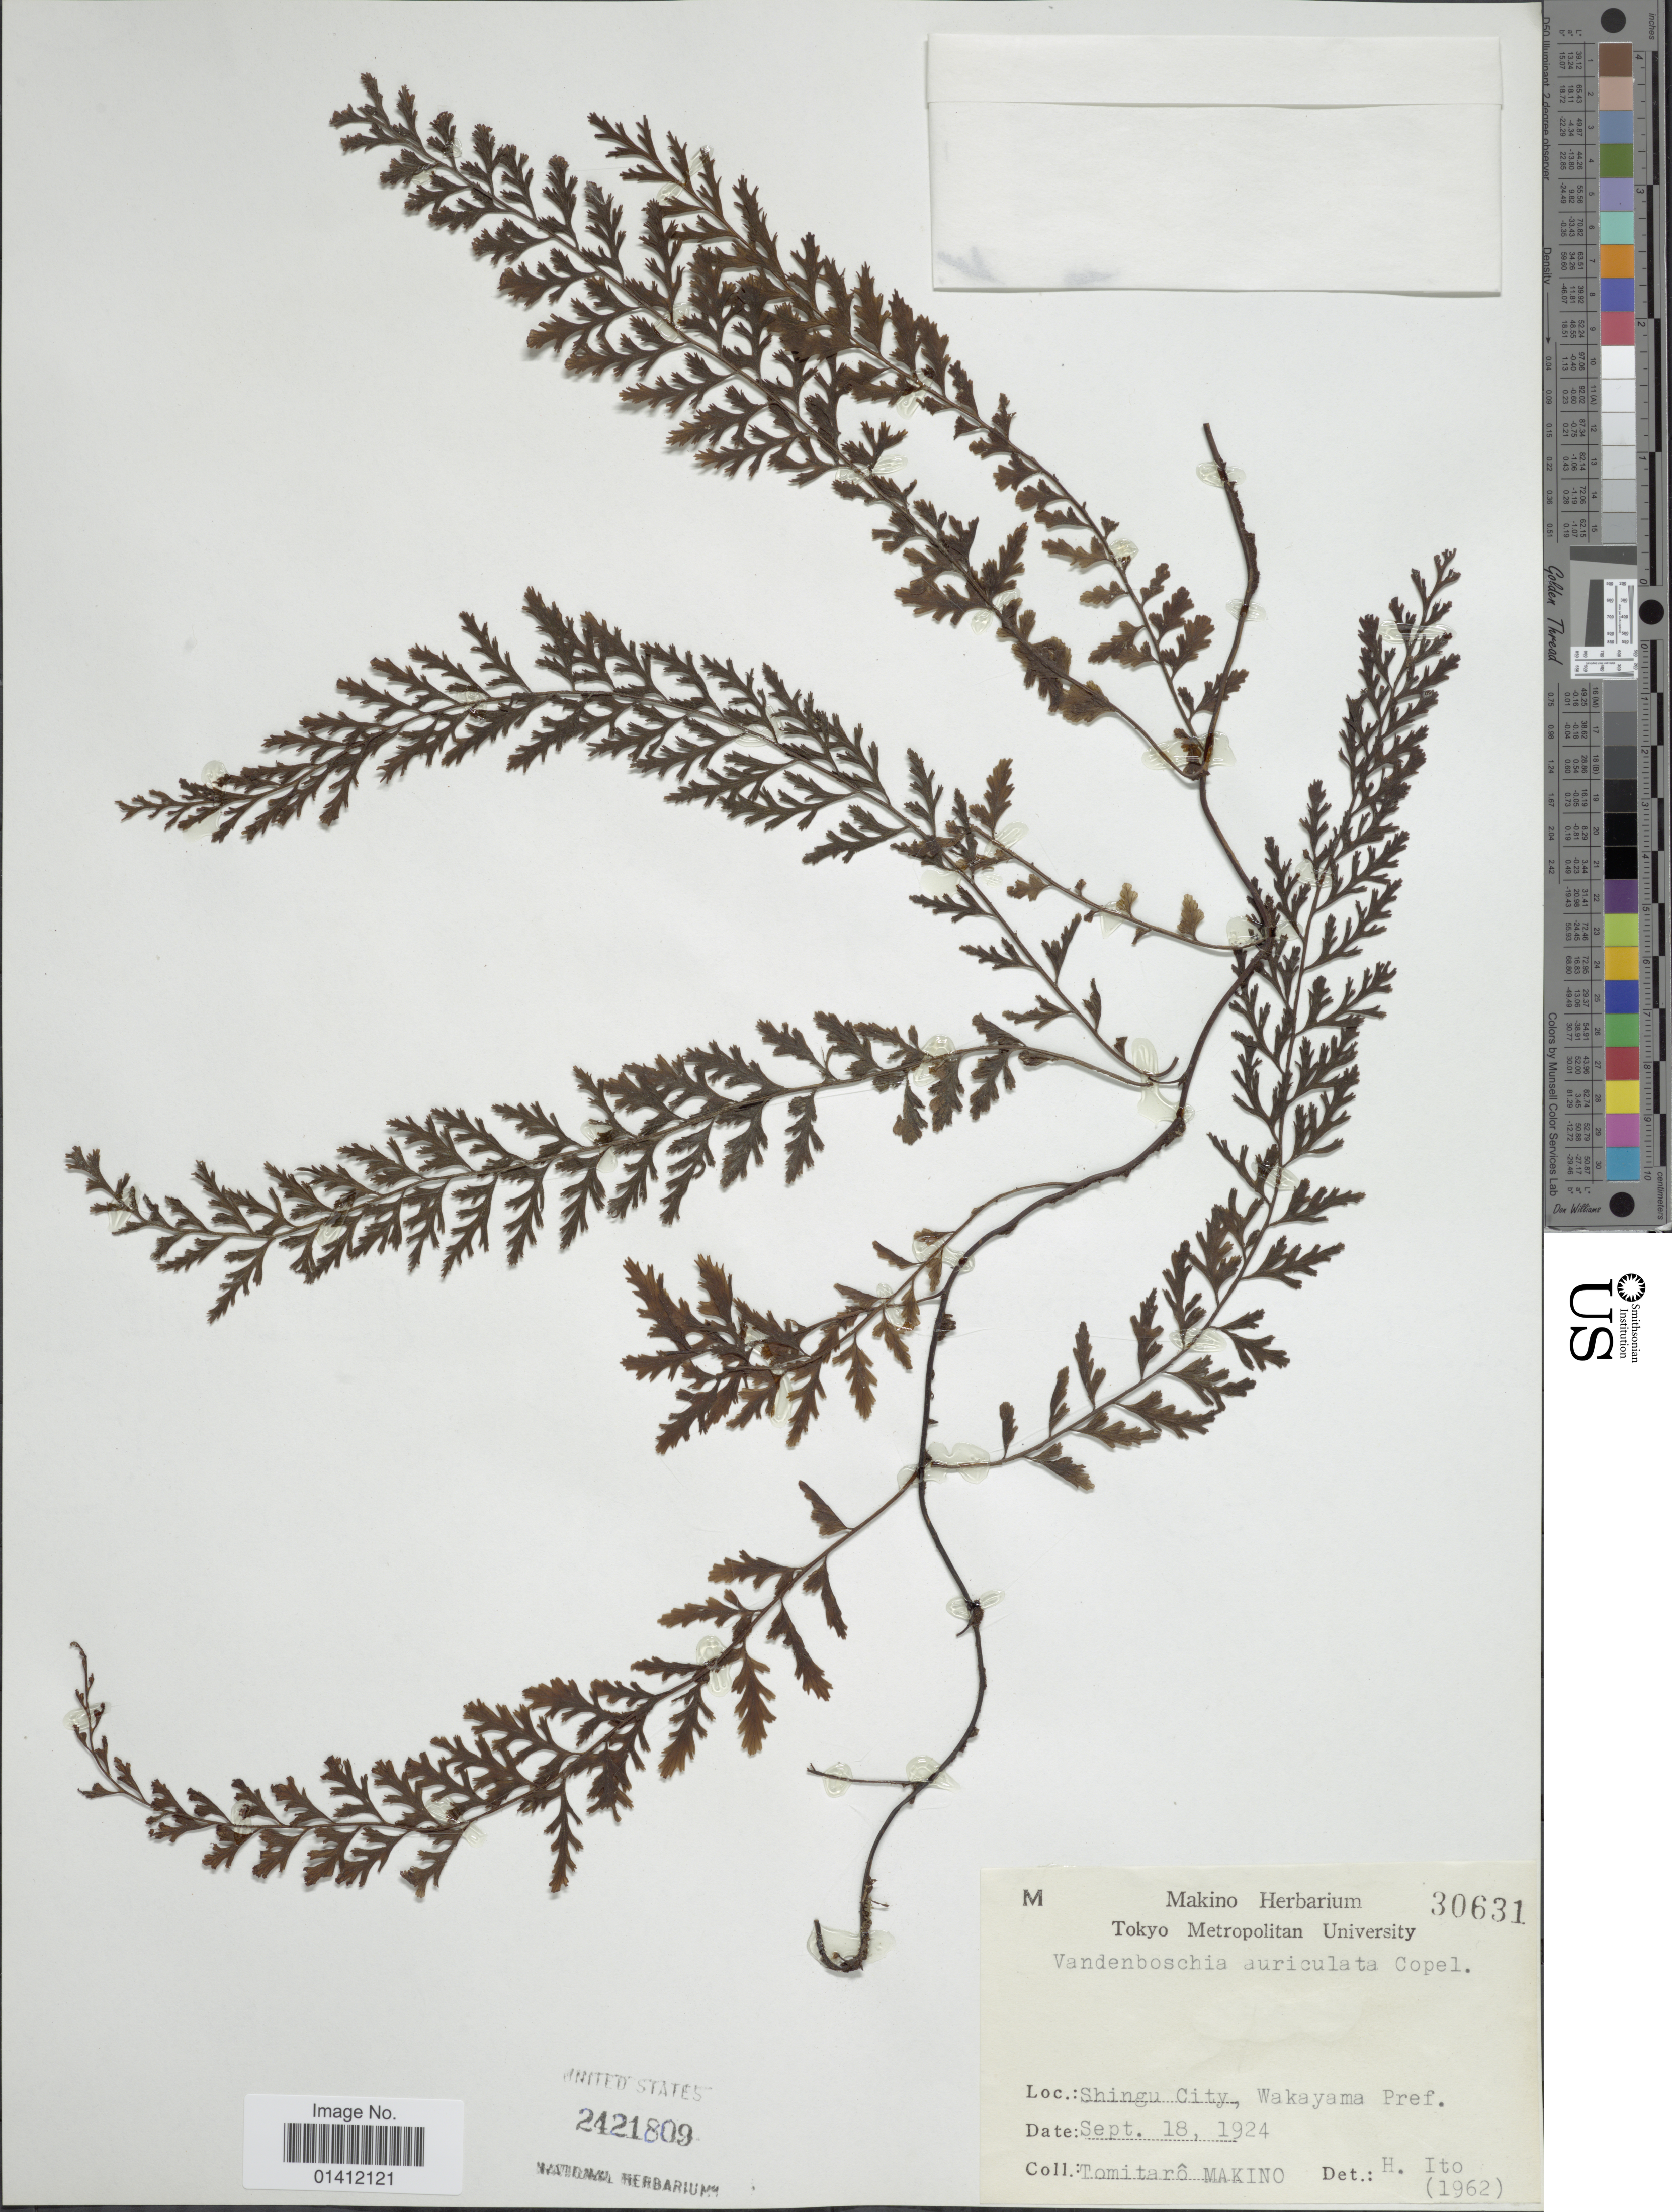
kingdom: Plantae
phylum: Tracheophyta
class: Polypodiopsida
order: Hymenophyllales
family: Hymenophyllaceae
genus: Vandenboschia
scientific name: Vandenboschia auriculata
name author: (Blume) Copel.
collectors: T. Makino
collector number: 30631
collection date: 1924-09-18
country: Japan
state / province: Wakayama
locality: Shingu City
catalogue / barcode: US 2421809